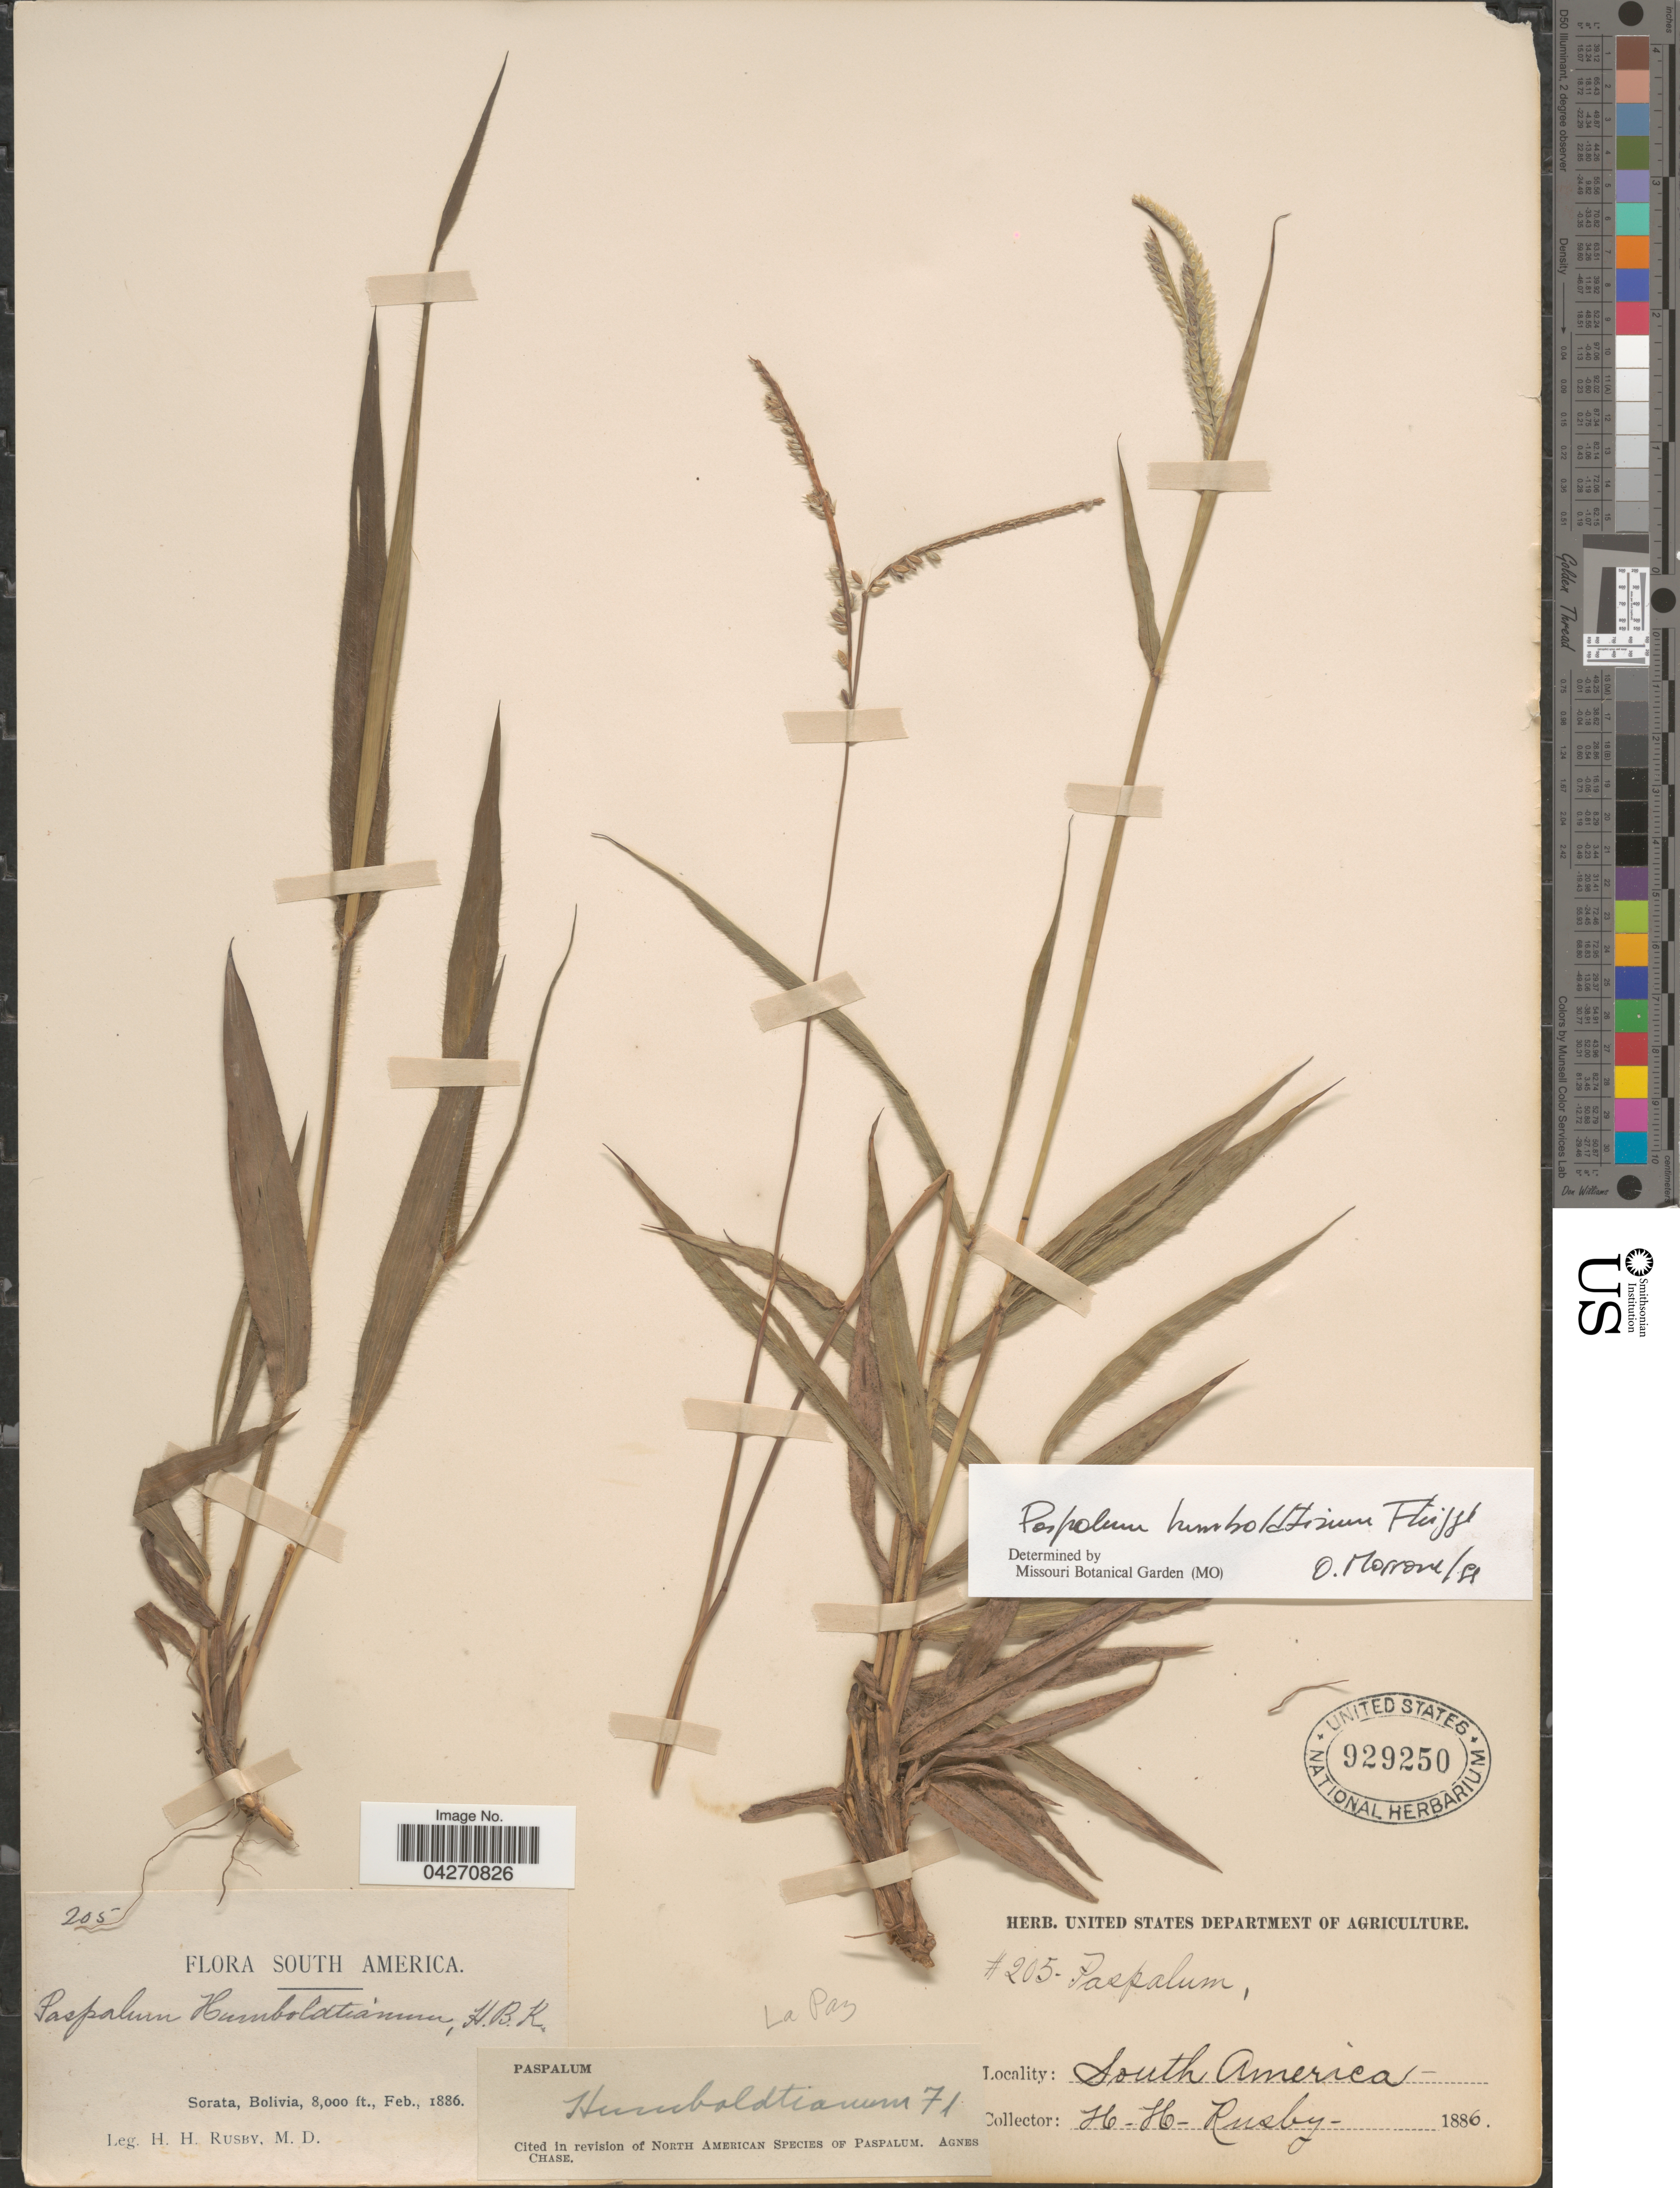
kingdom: Plantae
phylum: Tracheophyta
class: Liliopsida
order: Poales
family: Poaceae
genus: Paspalum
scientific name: Paspalum humboldtianum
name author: Flüggé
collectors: H. H. Rusby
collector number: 205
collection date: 1886-02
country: Bolivia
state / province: La Páz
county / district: Larecaja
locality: Sorata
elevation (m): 2438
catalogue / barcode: US 929250